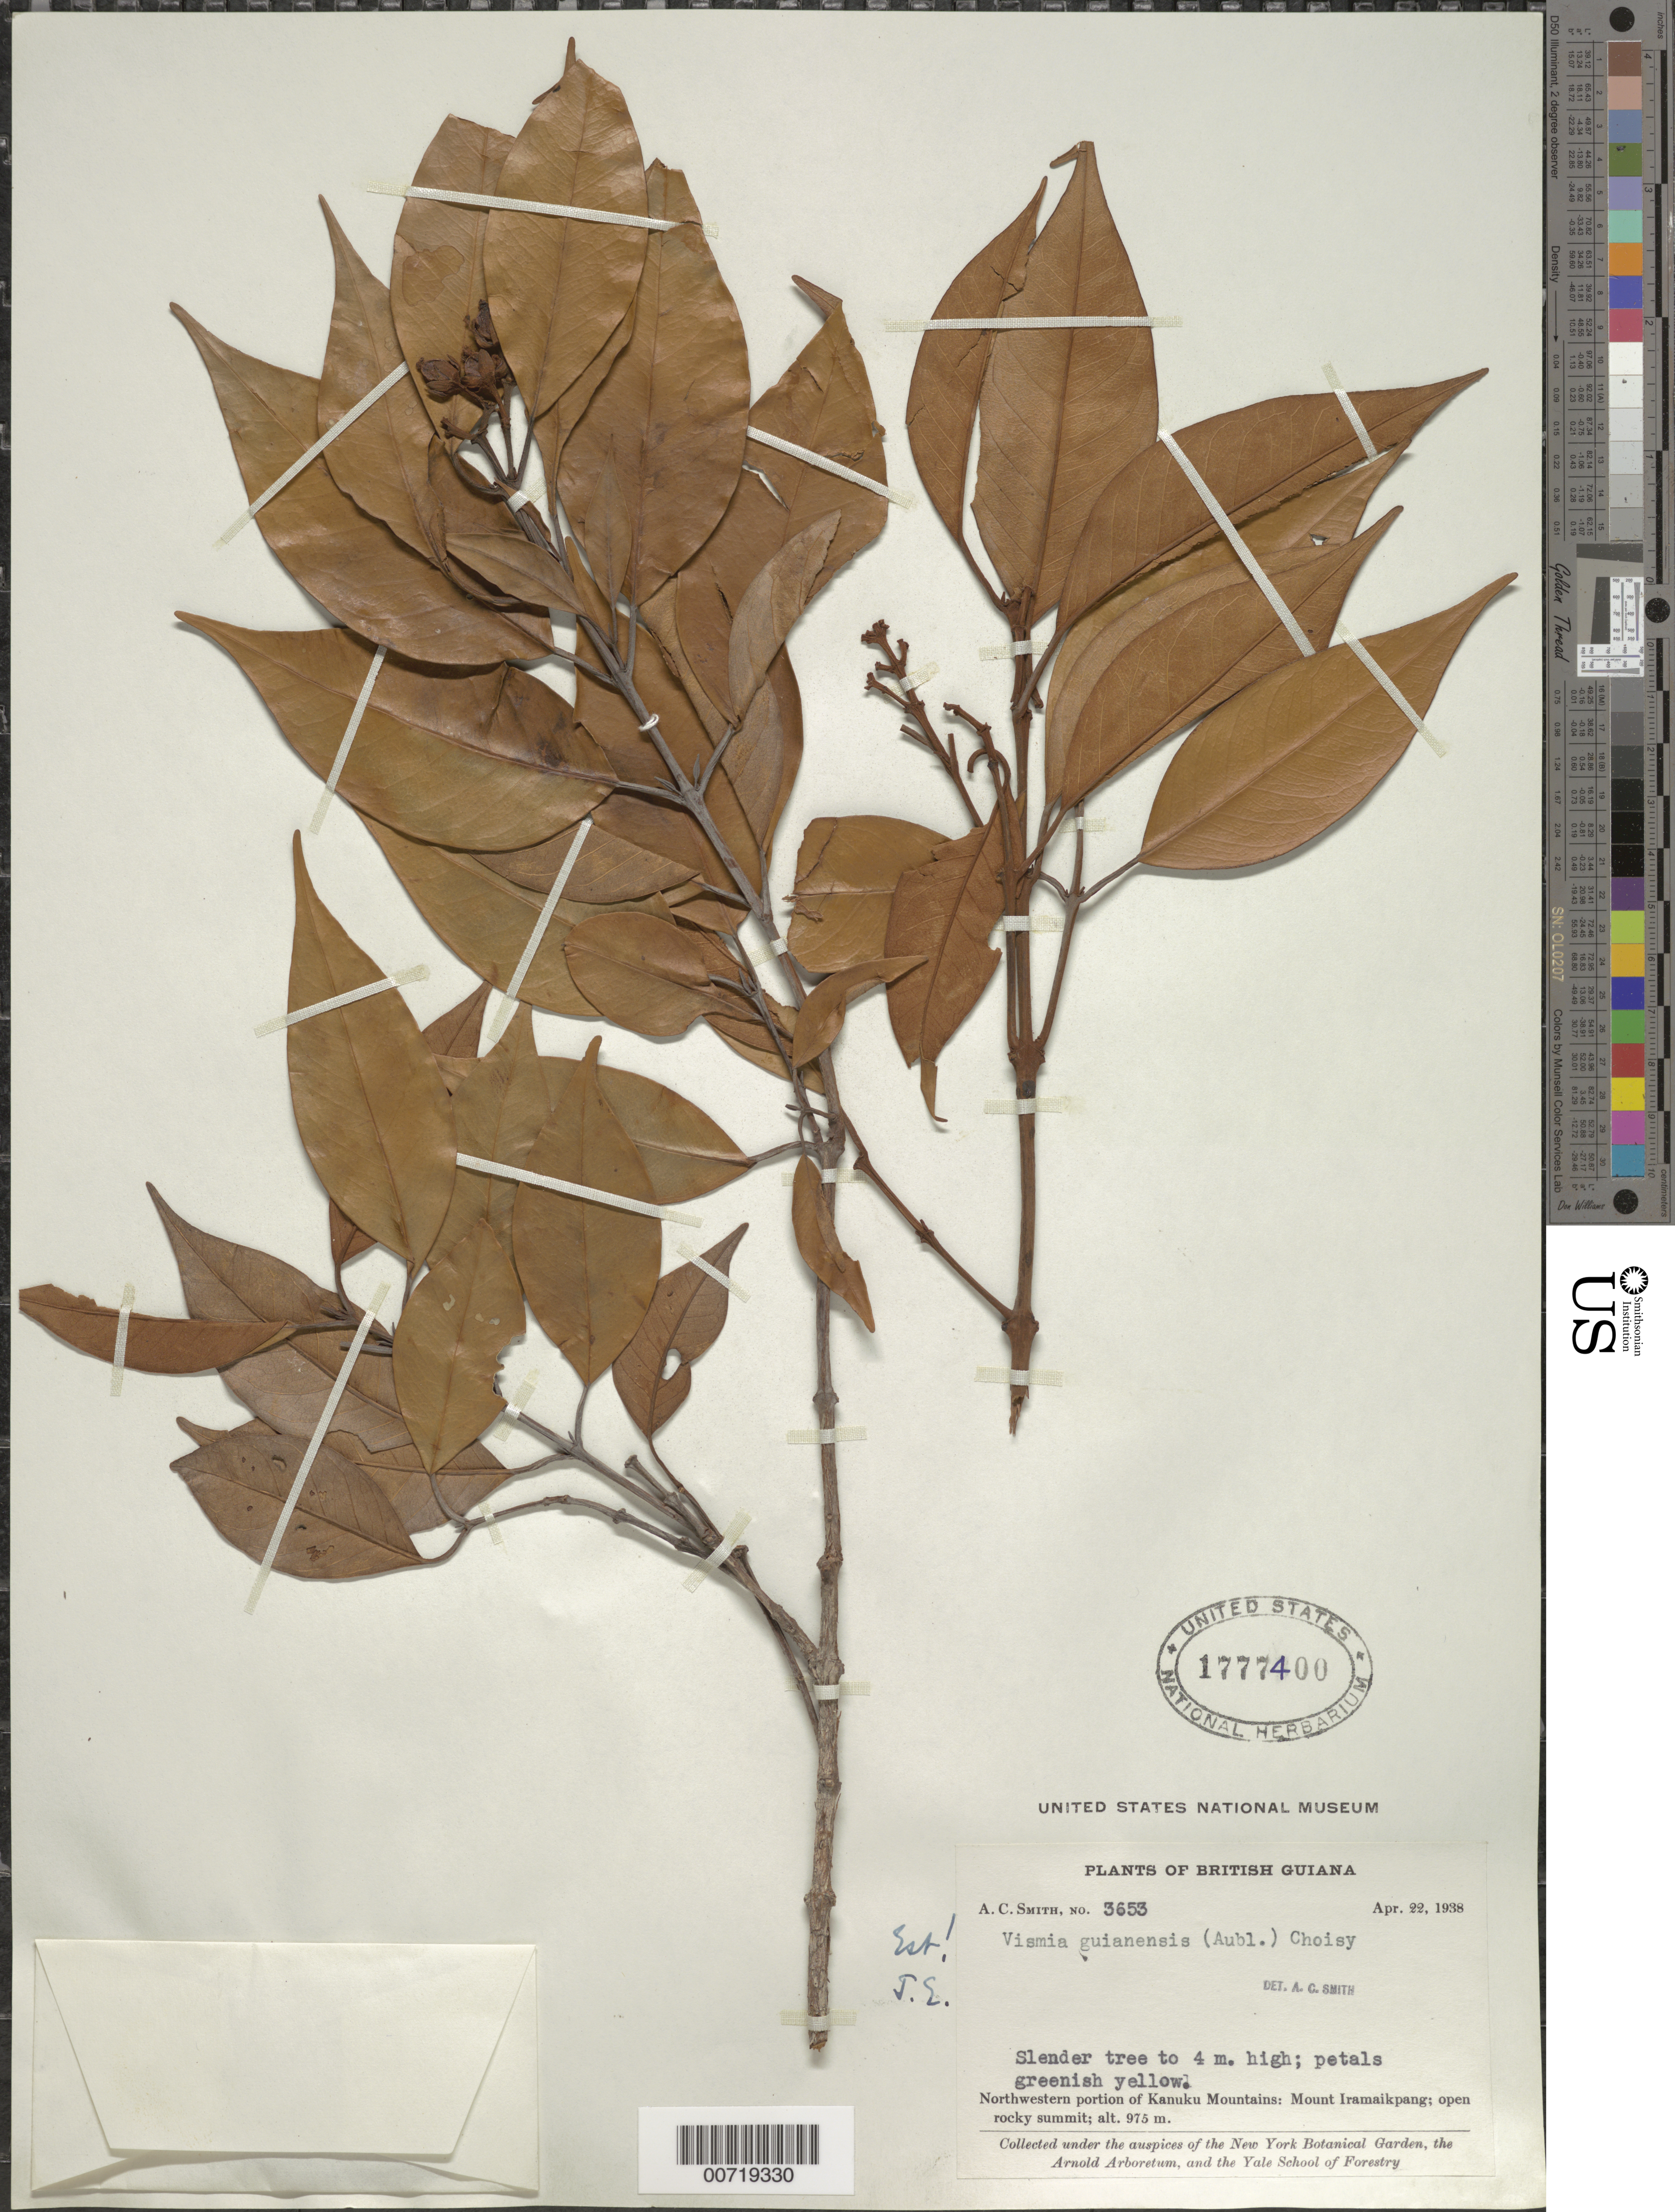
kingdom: Plantae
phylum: Tracheophyta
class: Magnoliopsida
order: Malpighiales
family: Hypericaceae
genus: Vismia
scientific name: Vismia guianensis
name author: (Aubl.) Pers.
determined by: Ewan, J. A.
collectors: A. C. Smith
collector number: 3653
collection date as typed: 22-Apr-38 to 23-Apr-38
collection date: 1938-04-22/1938-04-23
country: Guyana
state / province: U. Takutu-U. Essequibo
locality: Kanuku Mts., NW portion; Mount Iramaikpang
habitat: Open rocky summit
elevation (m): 975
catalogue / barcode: US 1777400